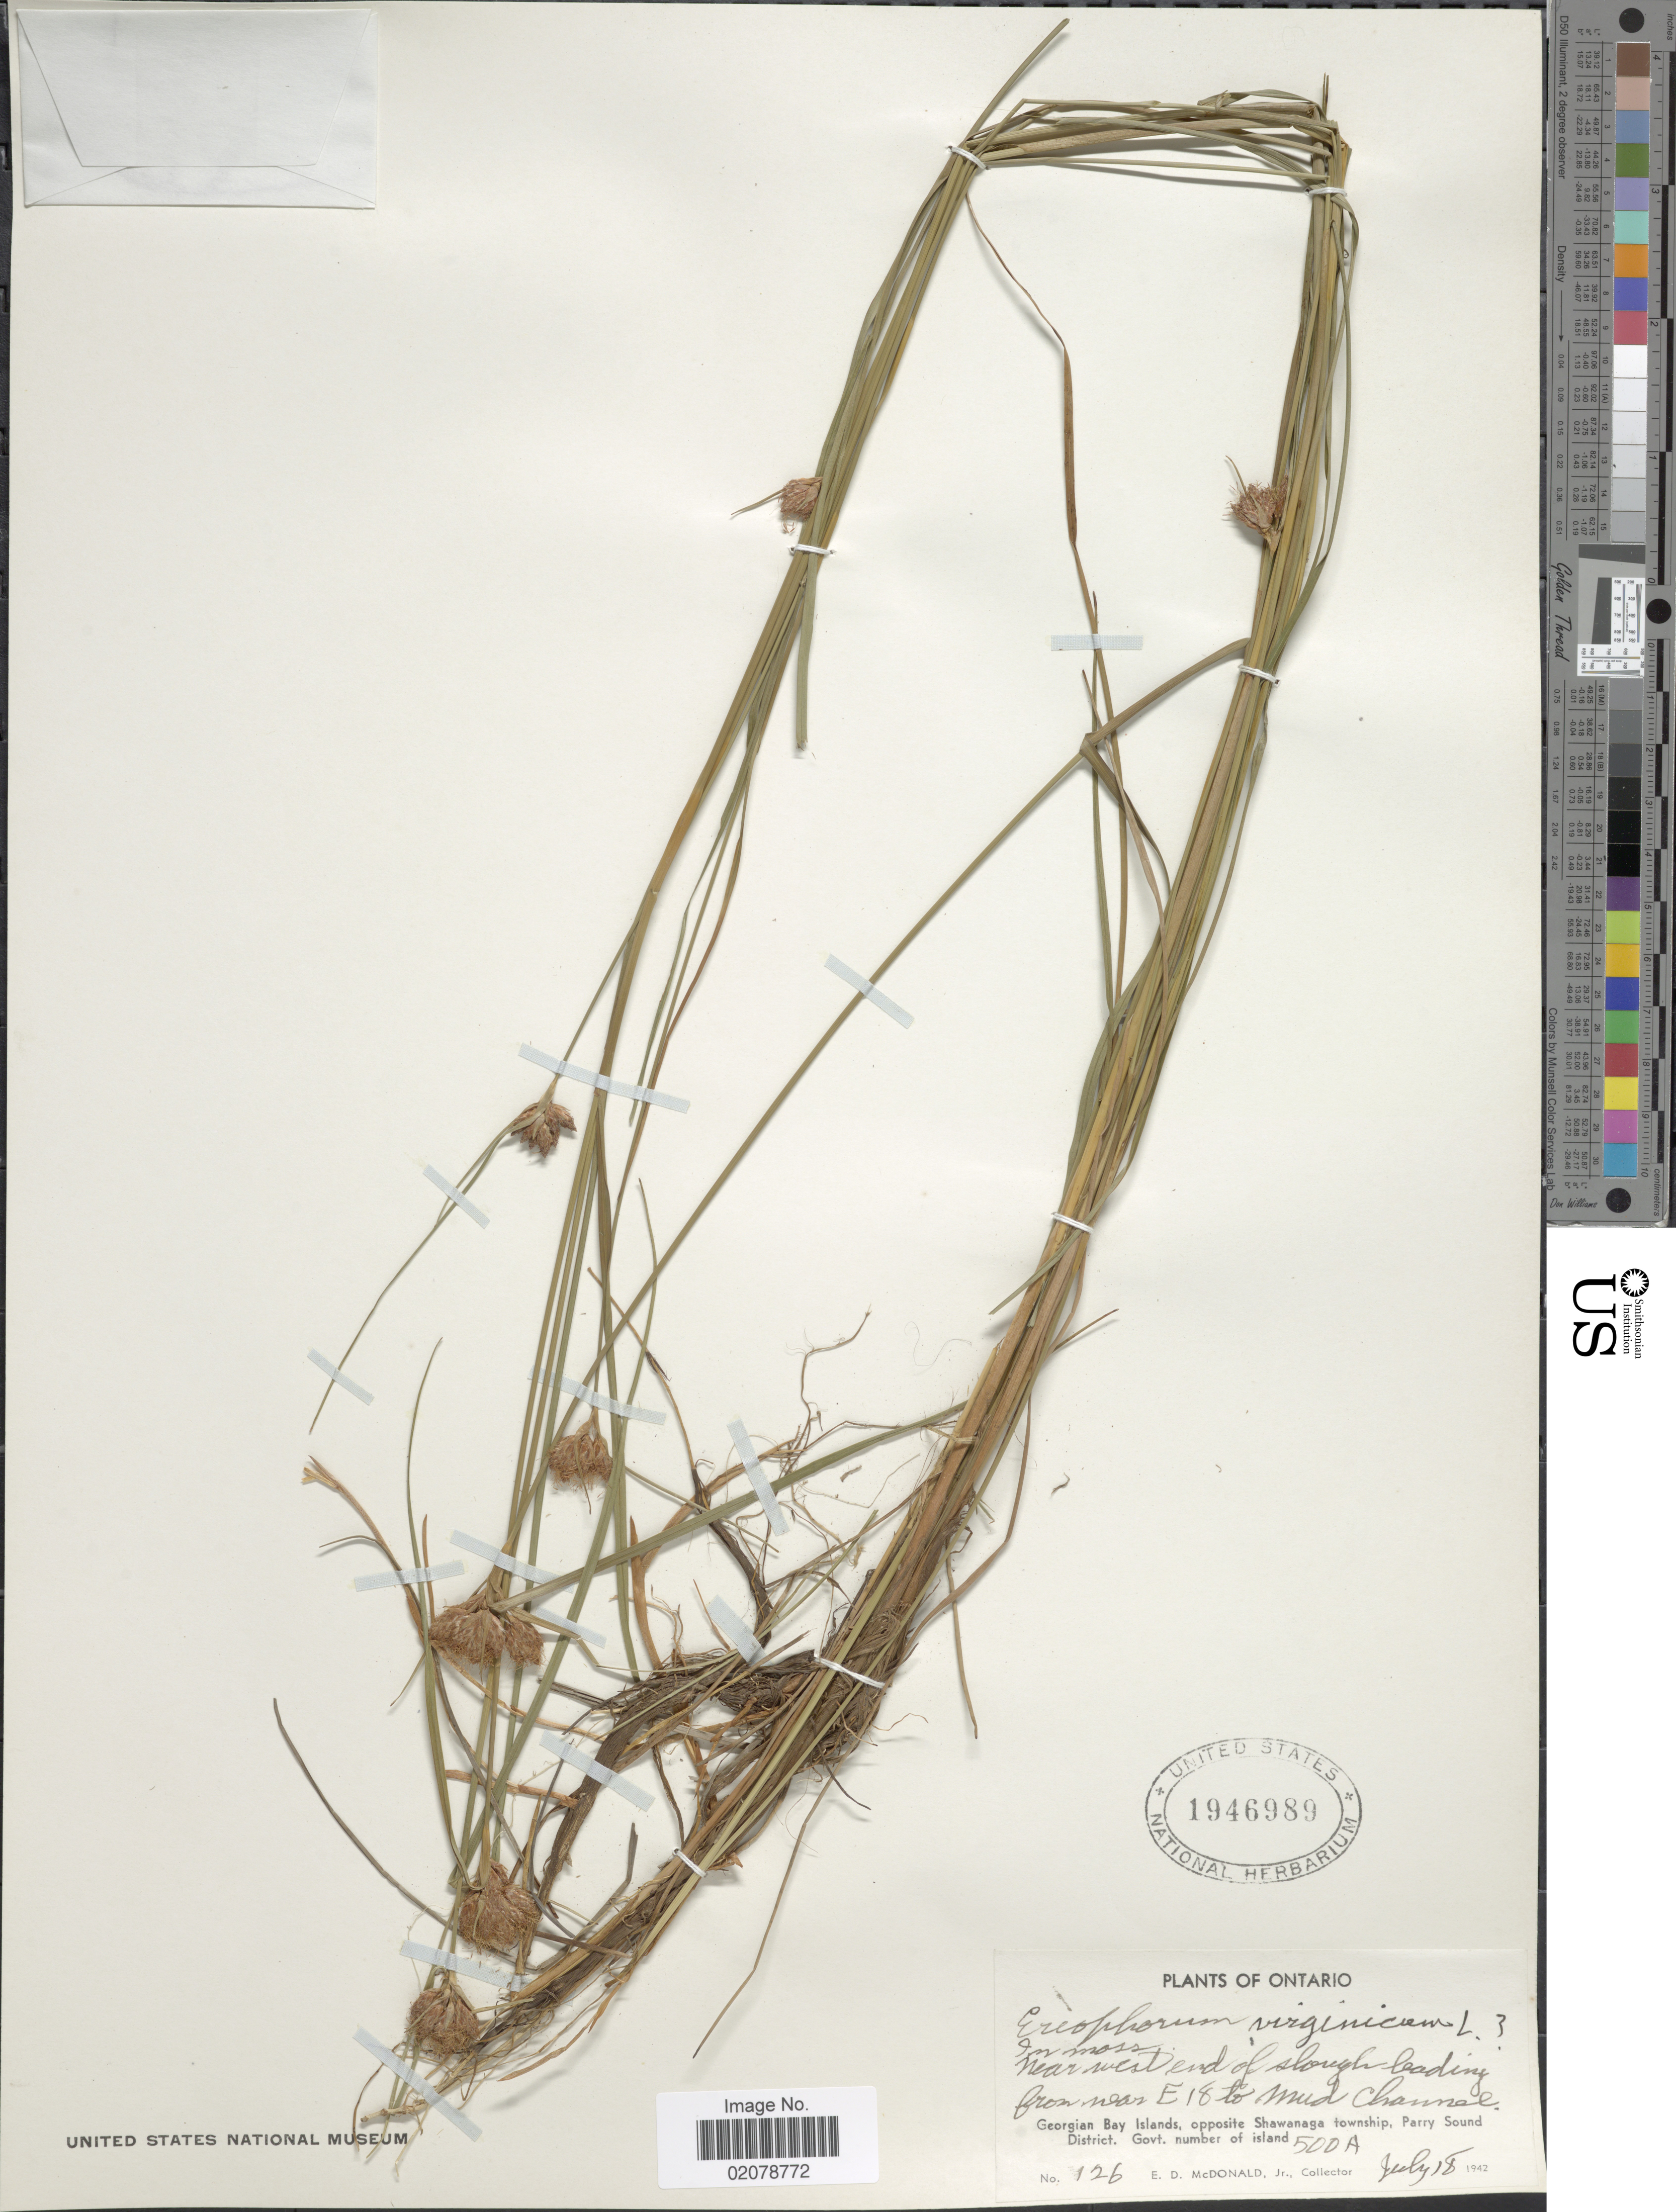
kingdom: Plantae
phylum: Tracheophyta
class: Liliopsida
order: Poales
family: Cyperaceae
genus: Eriophorum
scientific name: Eriophorum virginicum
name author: L.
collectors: E. D. McDonald Jr.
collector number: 126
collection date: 1942-07-18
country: Canada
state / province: Ontario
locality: Near west end of slough leading from near E 18 to Mud Channel. Georgian Bay Islands, opposite Shawanaga township, Parry Sound District. Near E18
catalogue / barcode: US 1946989